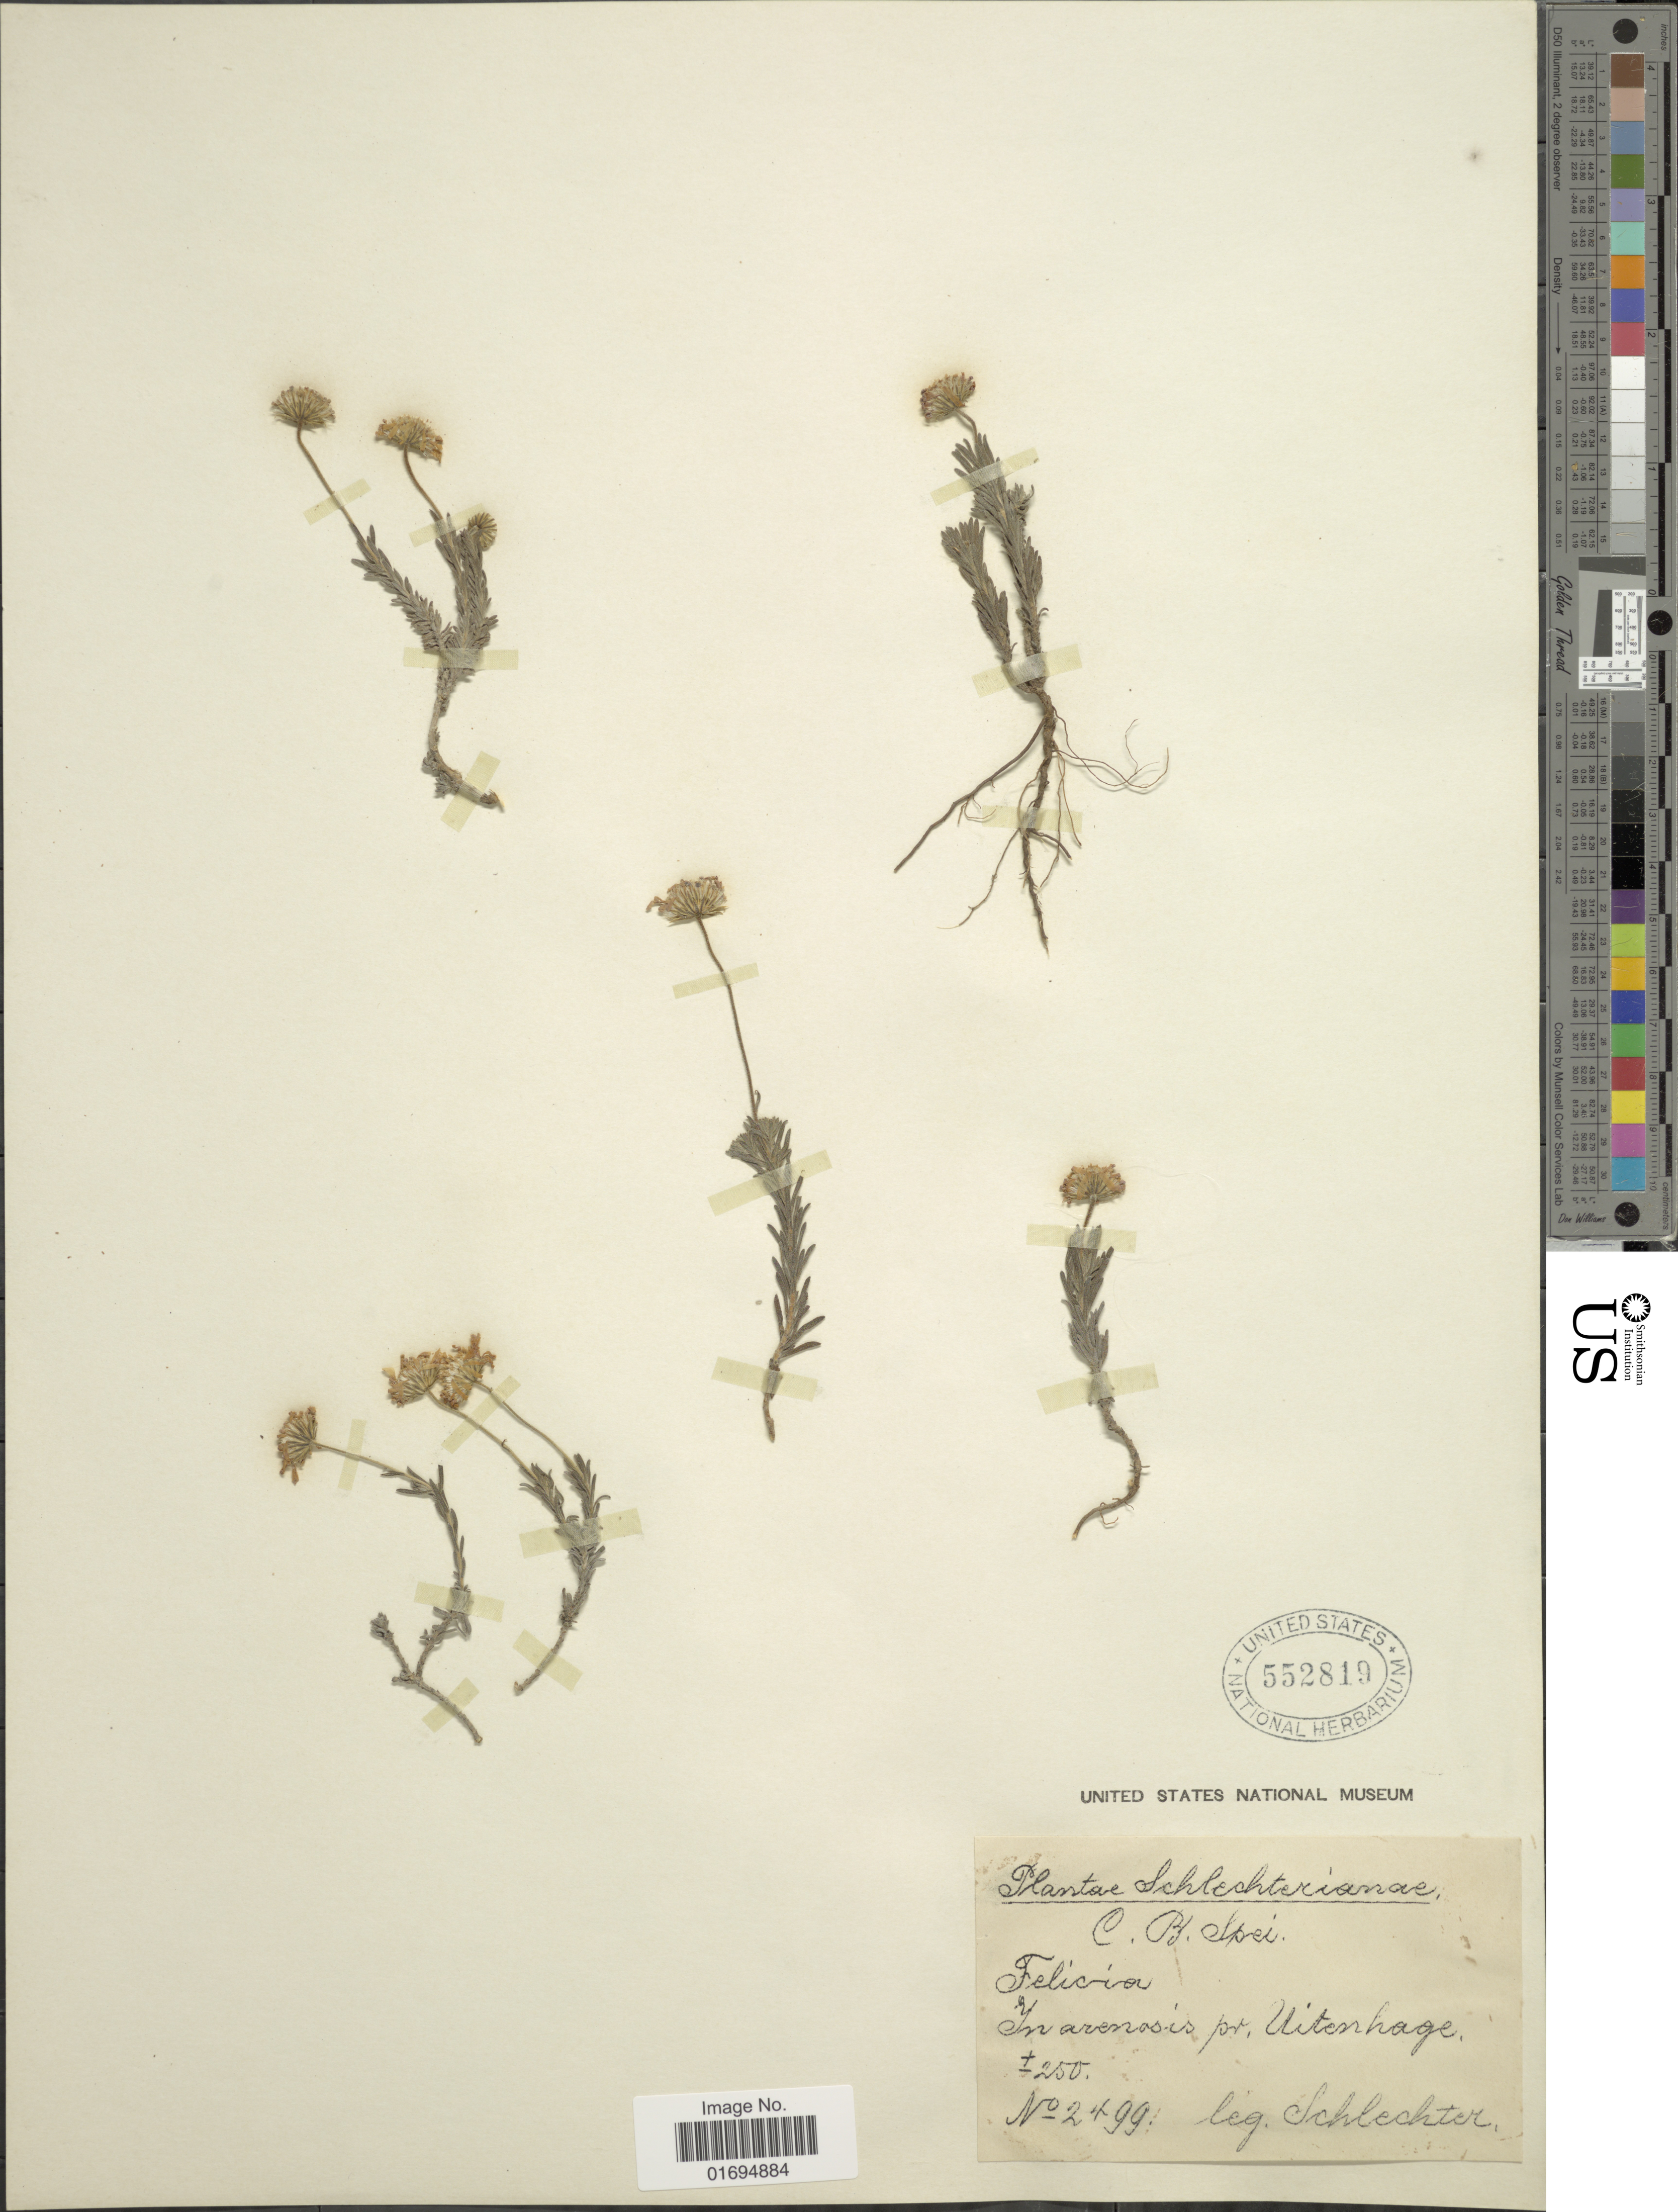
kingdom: Plantae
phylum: Tracheophyta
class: Magnoliopsida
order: Asterales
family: Asteraceae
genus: Felicia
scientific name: Felicia sp.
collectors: Schlechter, --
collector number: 2499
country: South Africa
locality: In arenasis pr. Uitenhage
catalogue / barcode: US 552819